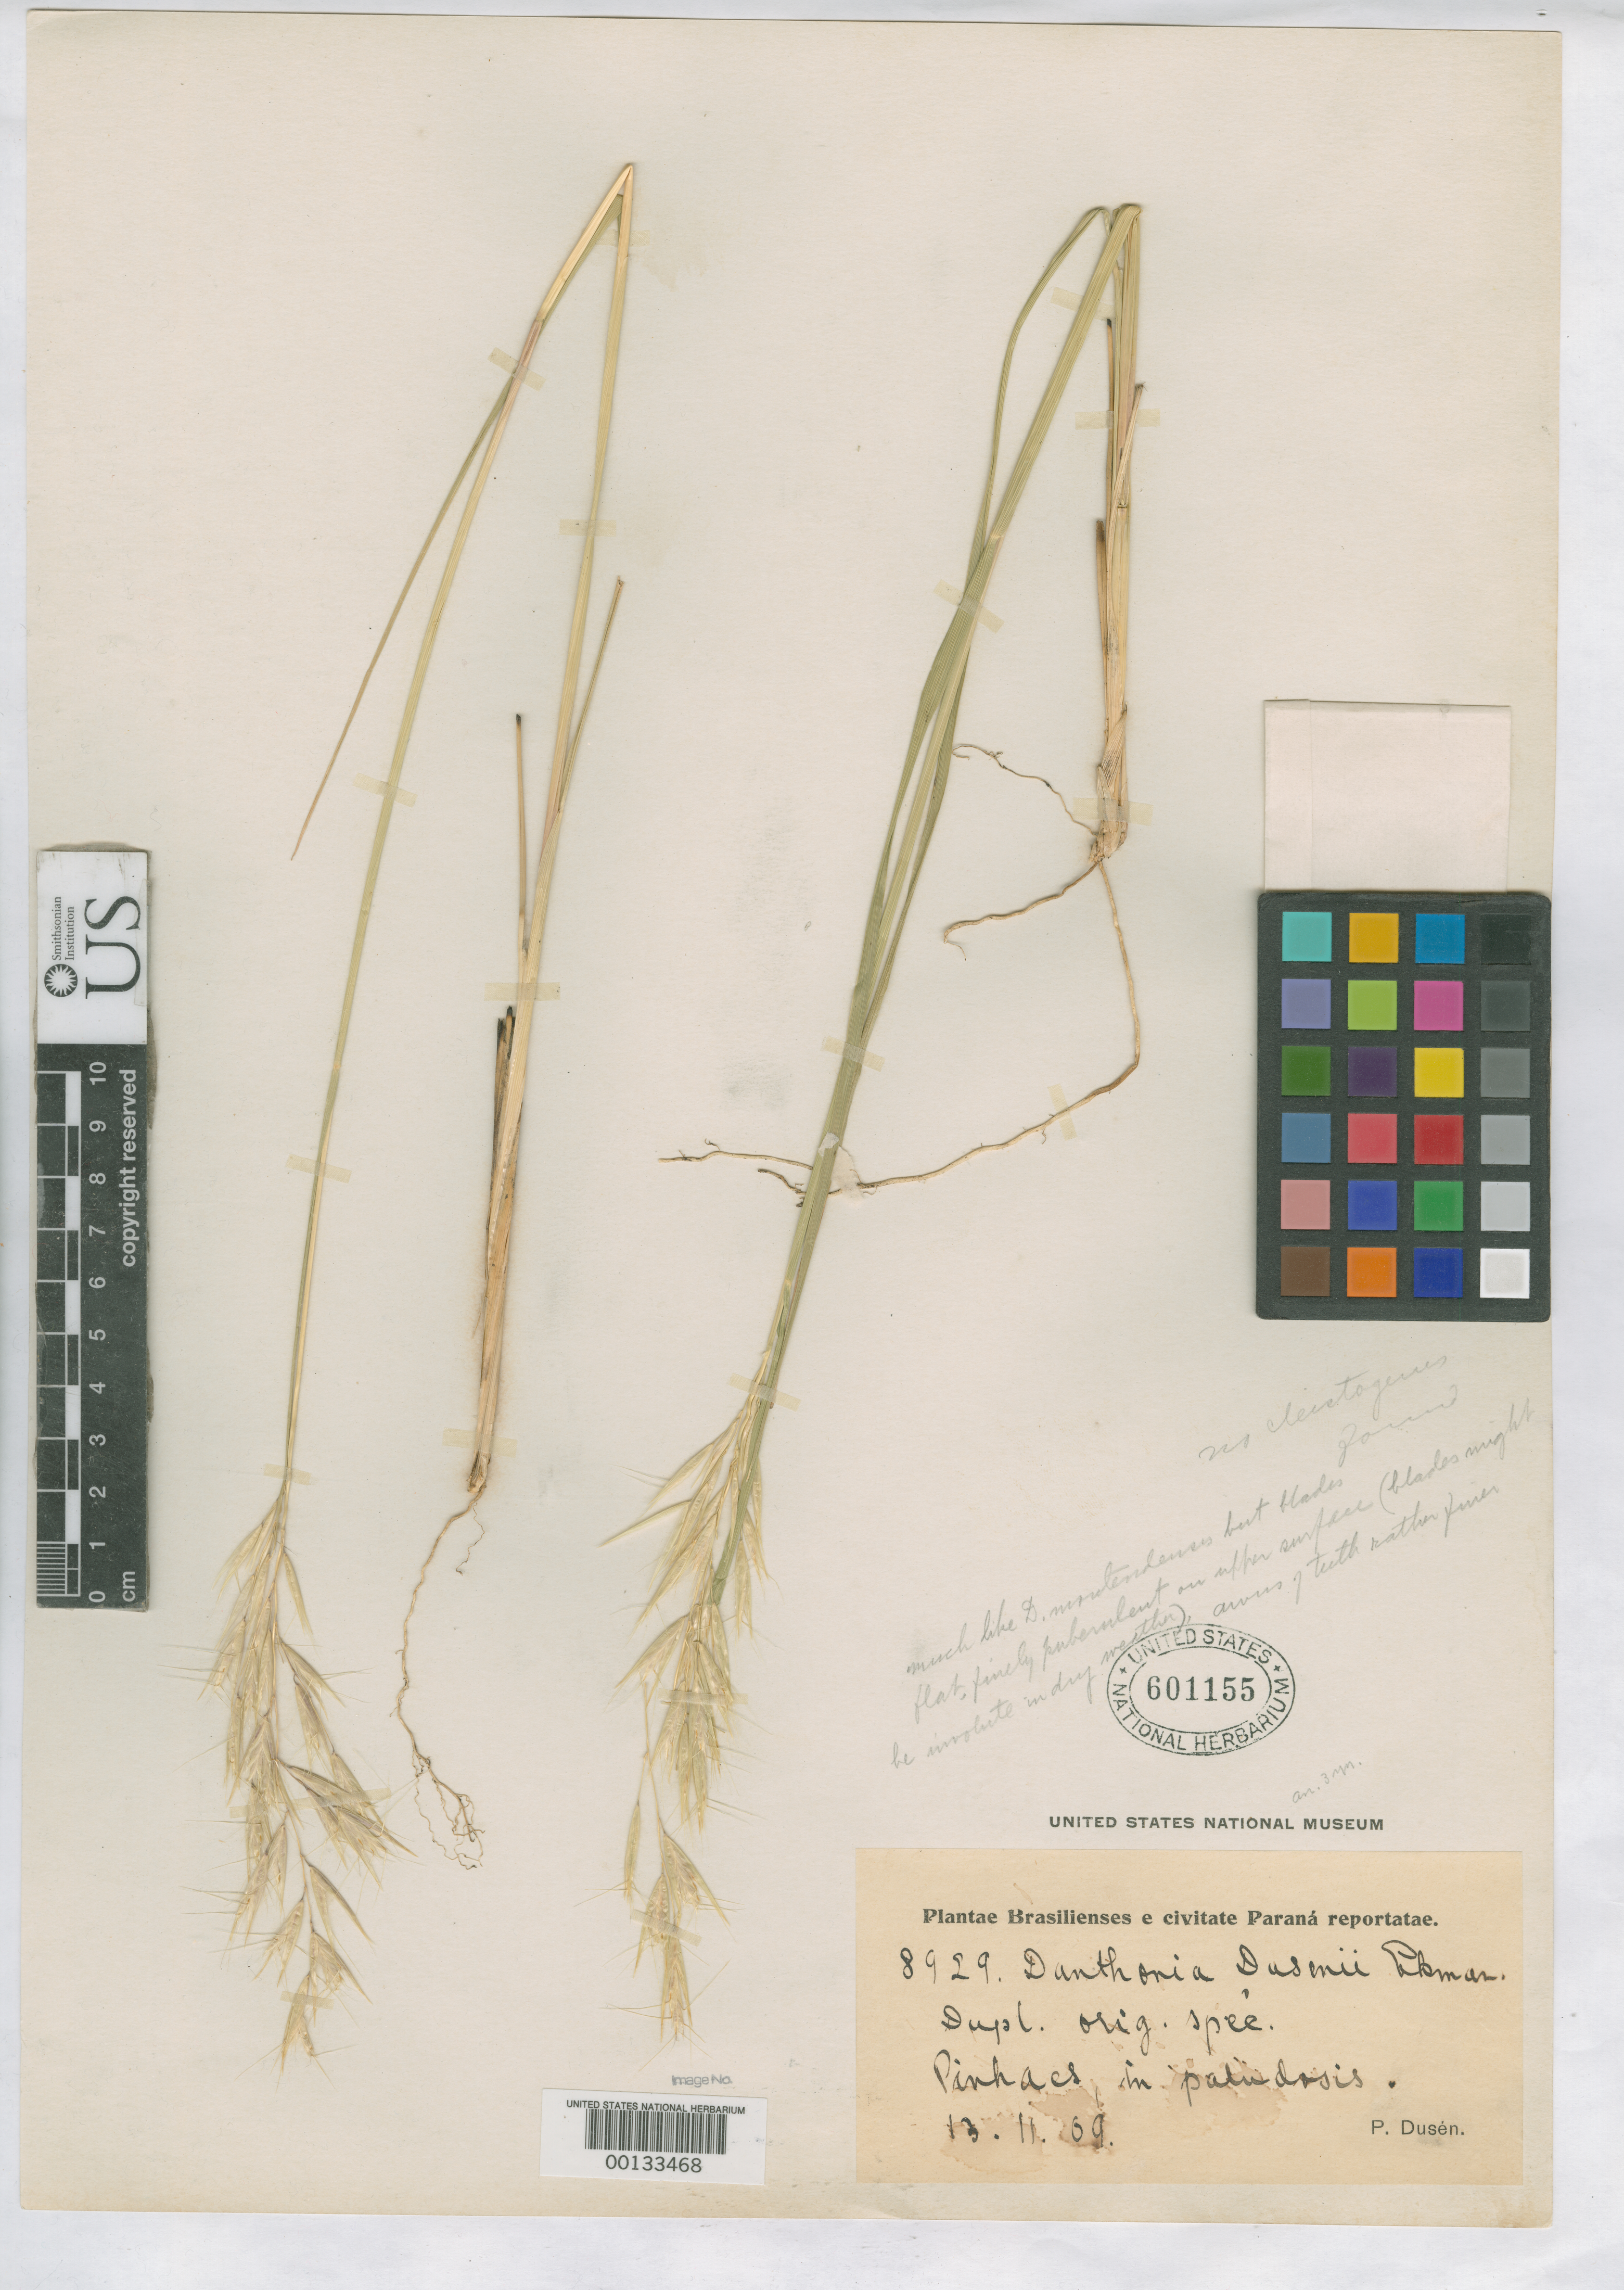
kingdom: Plantae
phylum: Tracheophyta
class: Liliopsida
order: Poales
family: Poaceae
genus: Danthonia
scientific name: Danthonia dusenii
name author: Ekman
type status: Isotype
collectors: P. Dusén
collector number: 8929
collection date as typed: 13 Nov 1869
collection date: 1869-11-13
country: Brazil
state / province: Paraná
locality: Pinhales.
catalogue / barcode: US 601155